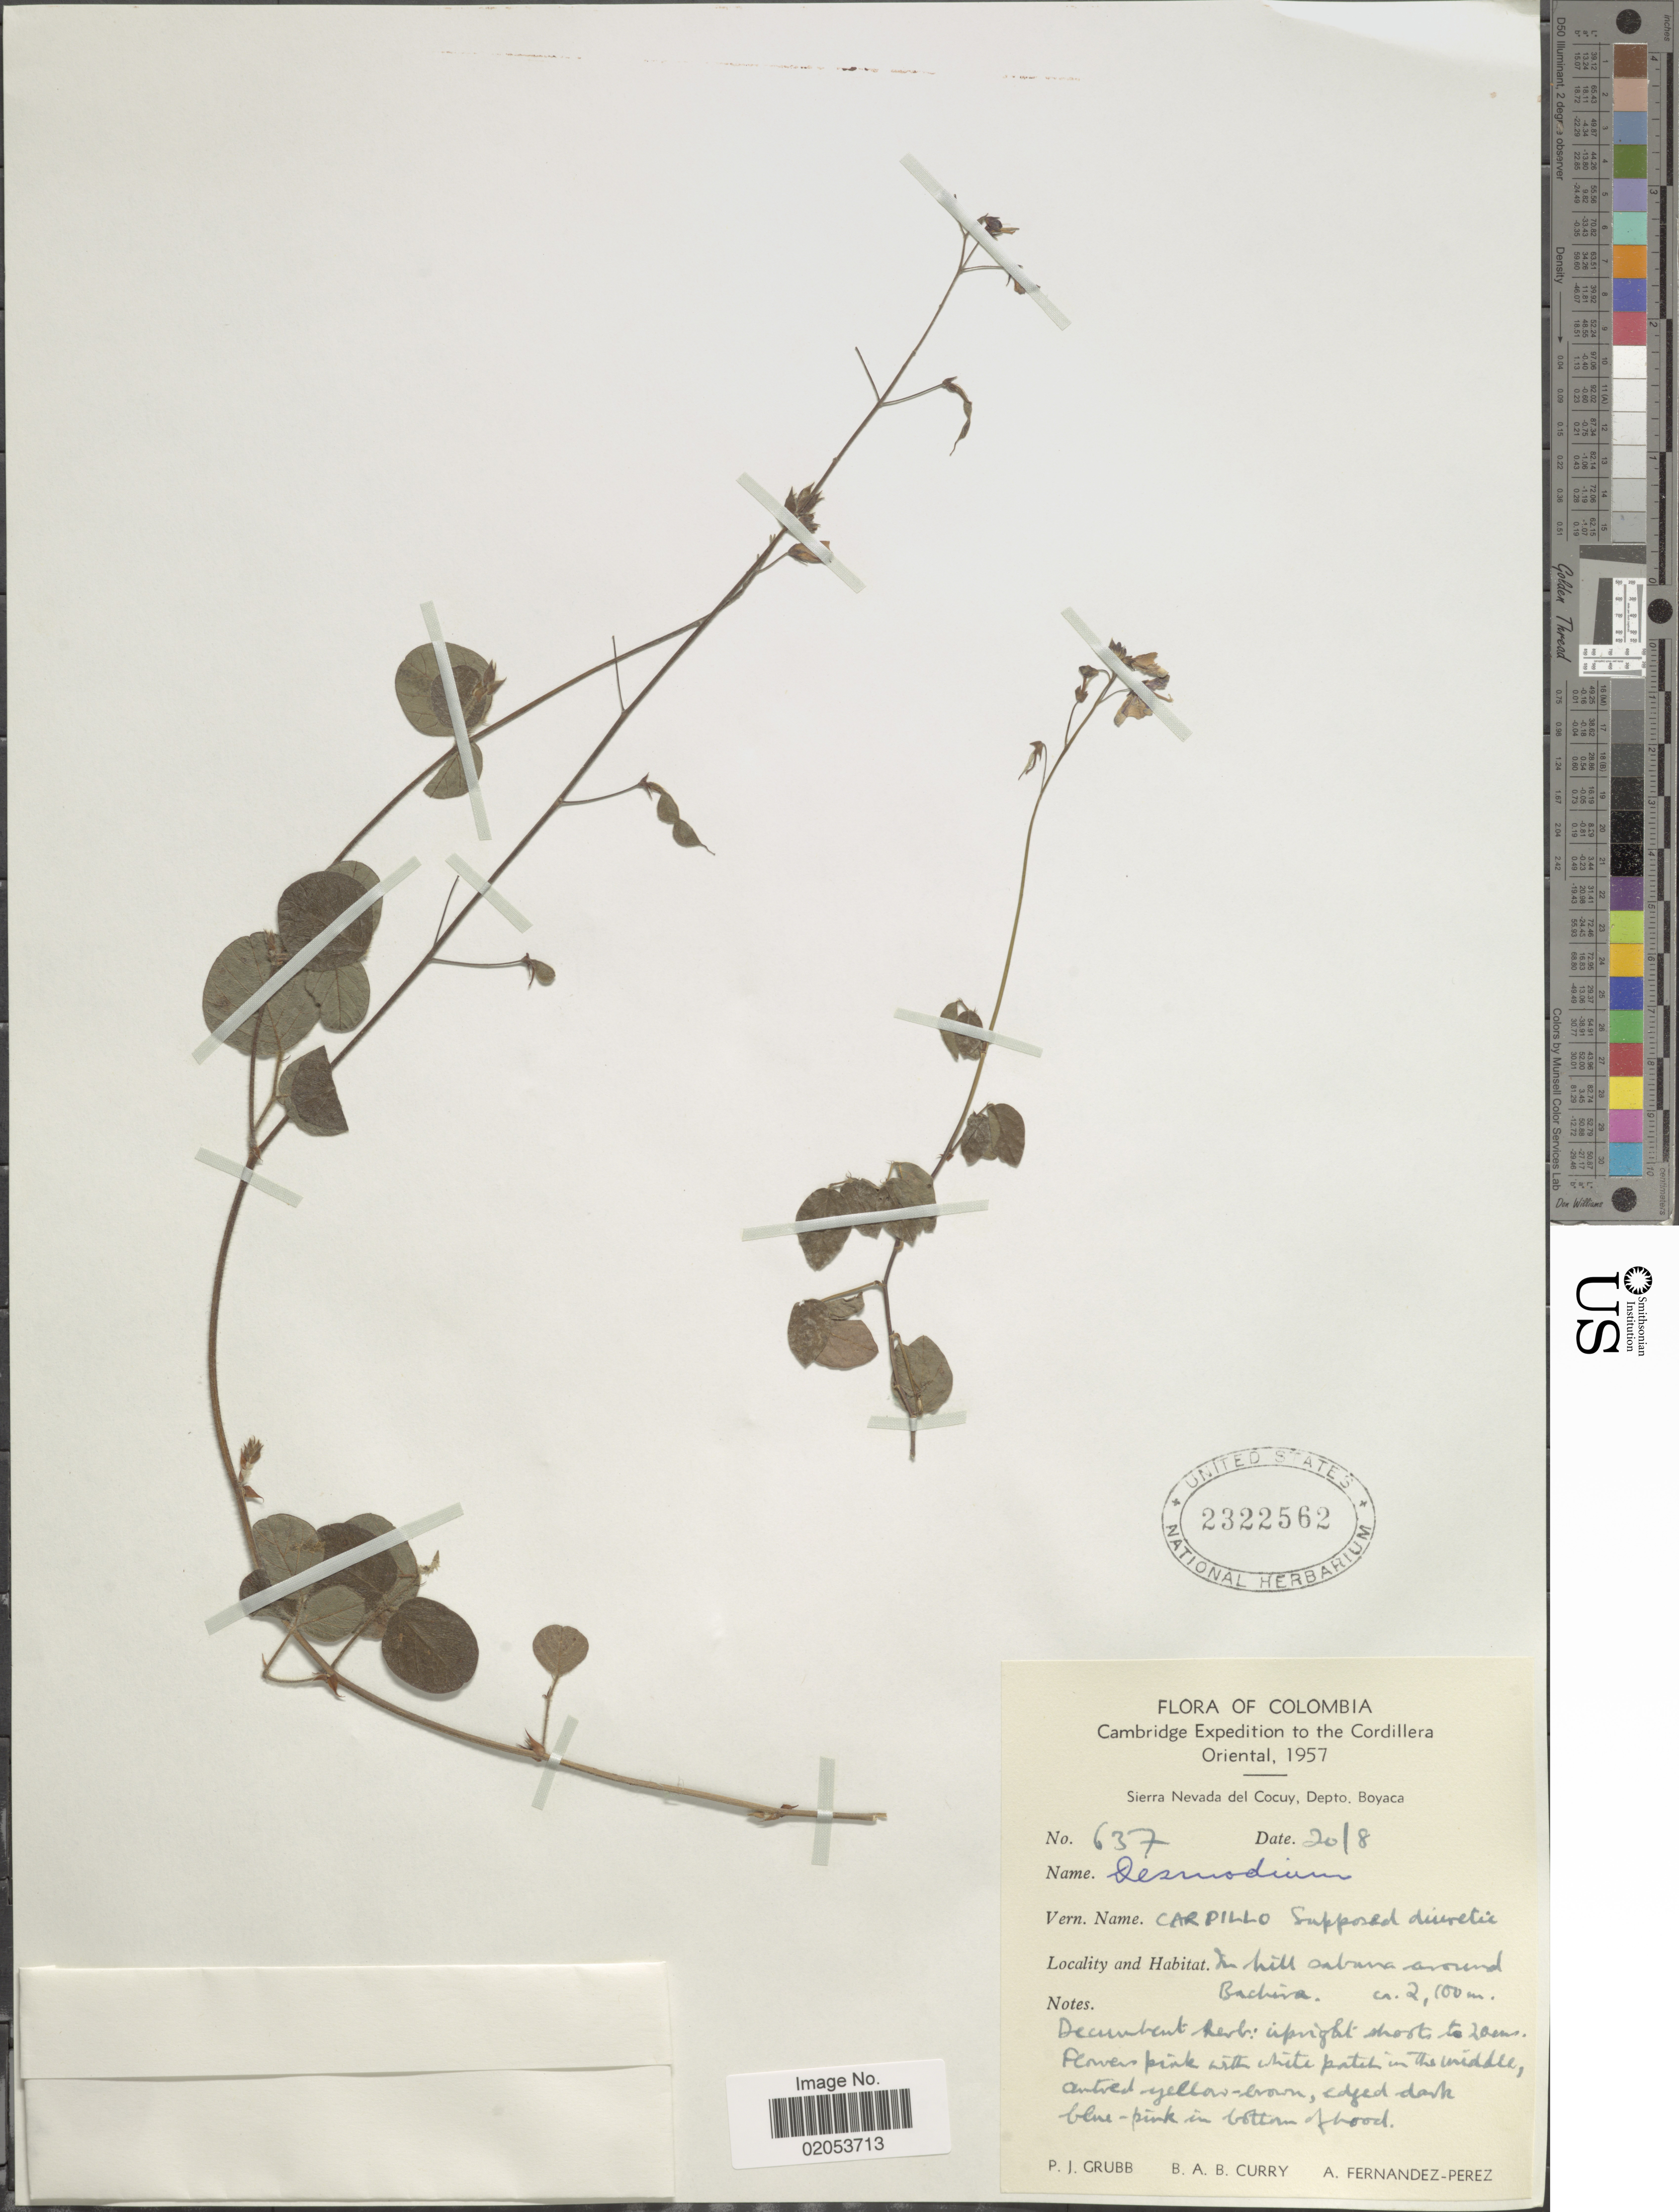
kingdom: Plantae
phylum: Tracheophyta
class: Magnoliopsida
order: Fabales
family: Fabaceae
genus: Desmodium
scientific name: Desmodium molliculum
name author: (Kunth) DC.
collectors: P. J. Grubb, B. Curry & A. Fernández-Pérez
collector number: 637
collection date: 1957-08-20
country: Colombia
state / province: Boyacá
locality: Cordillera Oriental, in hill sabana ground Bachira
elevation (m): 2100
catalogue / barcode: US 2322562